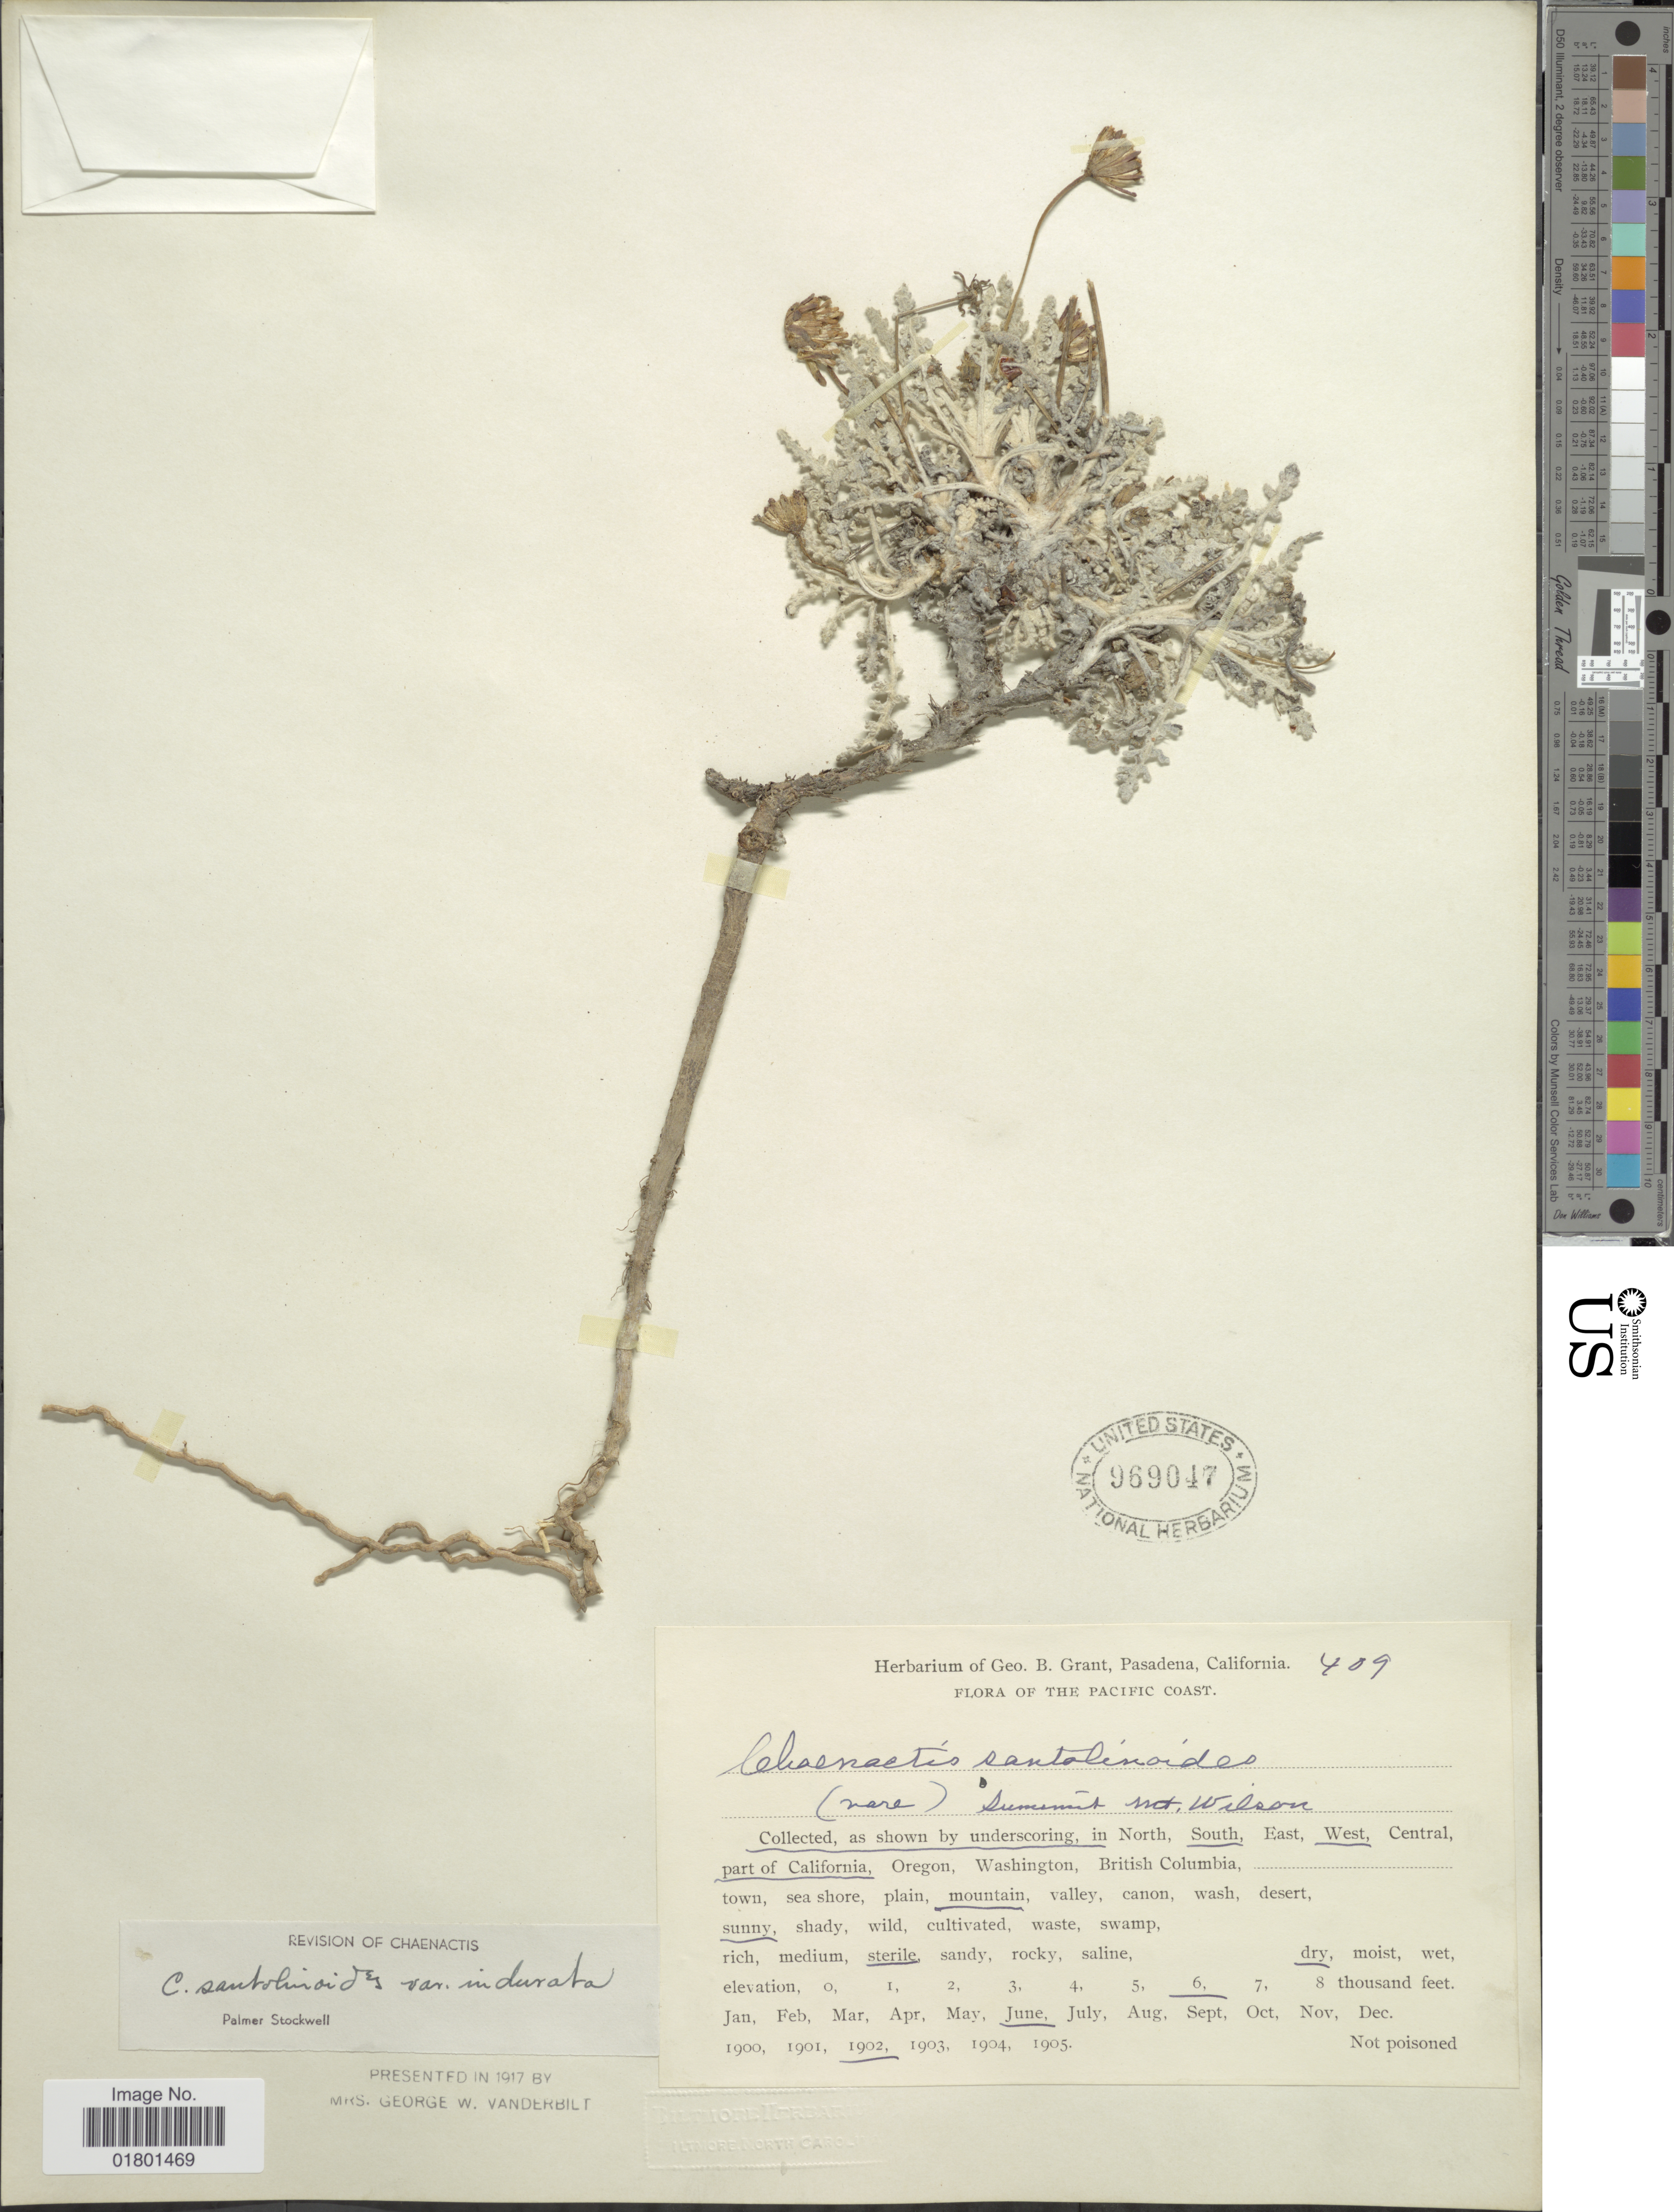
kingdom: Plantae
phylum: Tracheophyta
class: Magnoliopsida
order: Asterales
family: Asteraceae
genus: Chaenactis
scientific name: Chaenactis santolinoides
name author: Greene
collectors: ex herb. G. B. Grant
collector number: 409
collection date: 1902-06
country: United States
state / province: California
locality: South, West, part of California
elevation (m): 1829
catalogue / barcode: US 969047